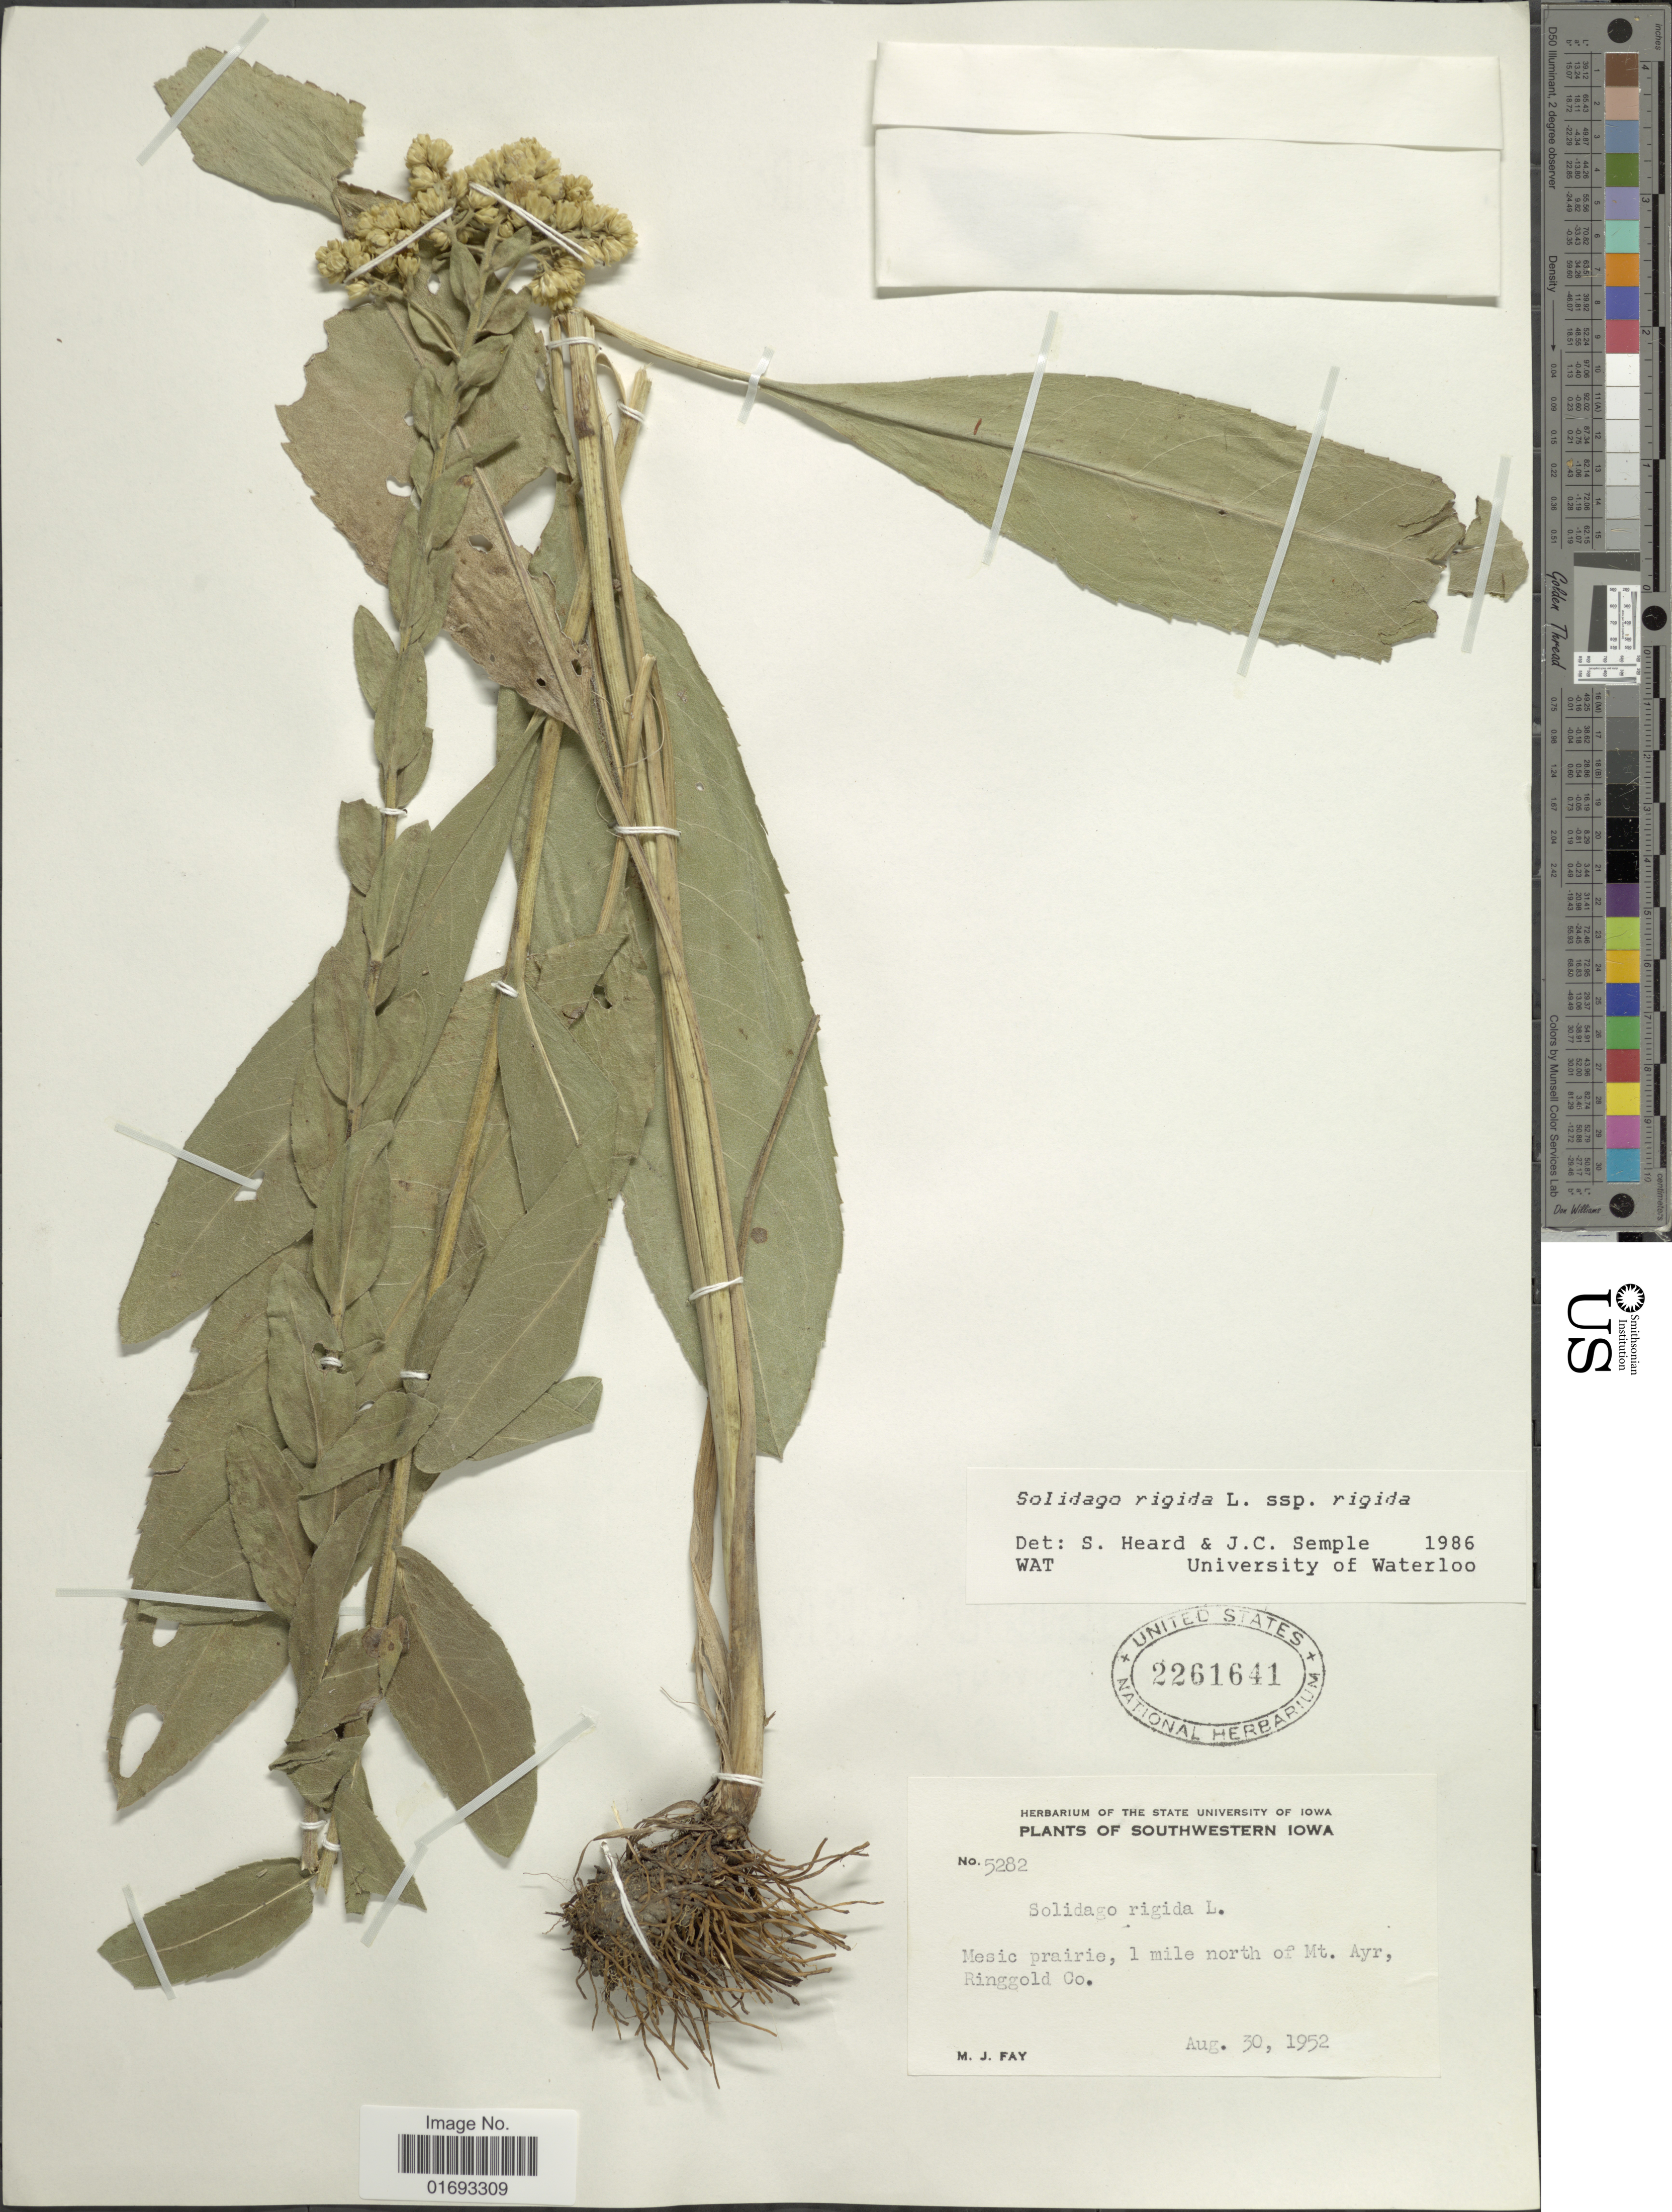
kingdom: Plantae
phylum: Tracheophyta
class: Magnoliopsida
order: Asterales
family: Asteraceae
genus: Oligoneuron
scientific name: Oligoneuron rigidum var. rigidum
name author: (L.) Small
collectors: M. Fay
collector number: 5282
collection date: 1952-08-30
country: United States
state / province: Iowa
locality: Southwestern Iowa, Mesic prairie, 1 mile north of Mt. ayr., Ringgold Co.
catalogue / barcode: US 2261641